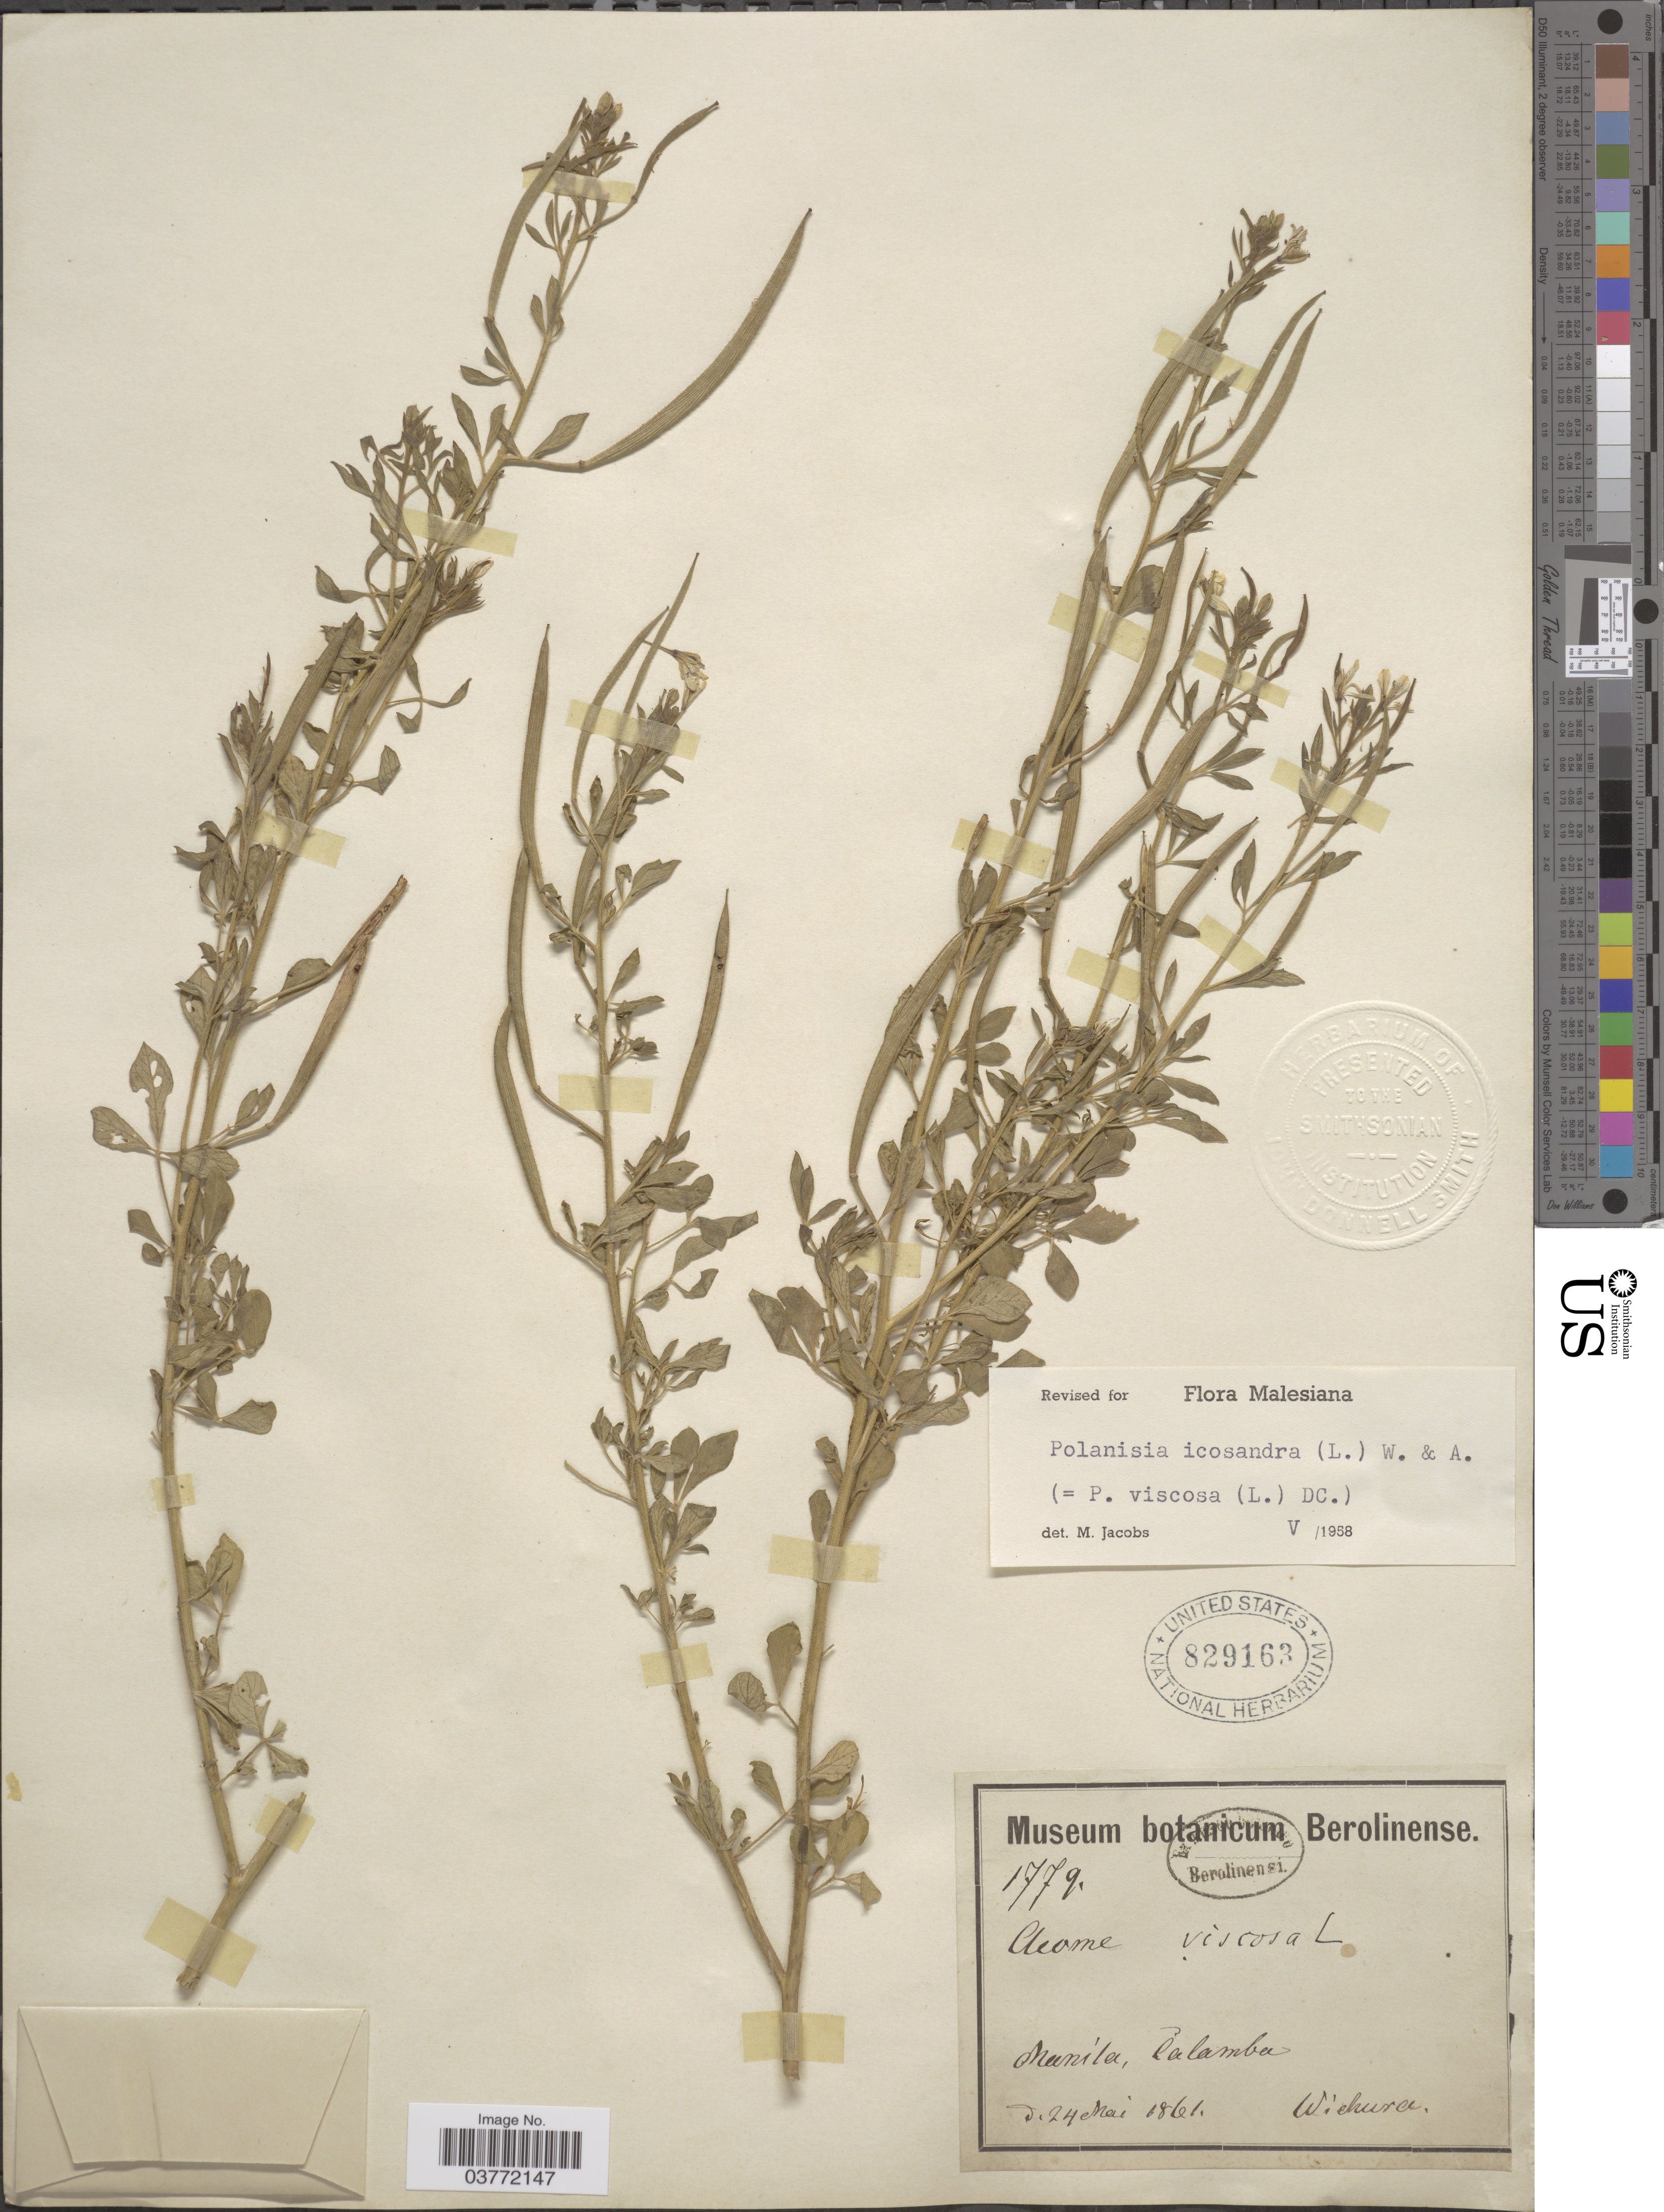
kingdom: Plantae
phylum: Tracheophyta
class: Magnoliopsida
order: Brassicales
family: Cleomaceae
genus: Arivela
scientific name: Arivela viscosa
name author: (L.) Raf.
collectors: -. Wichura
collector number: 1779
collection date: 1861-05-24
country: Philippines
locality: Manila, Calamba.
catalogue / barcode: US 829163